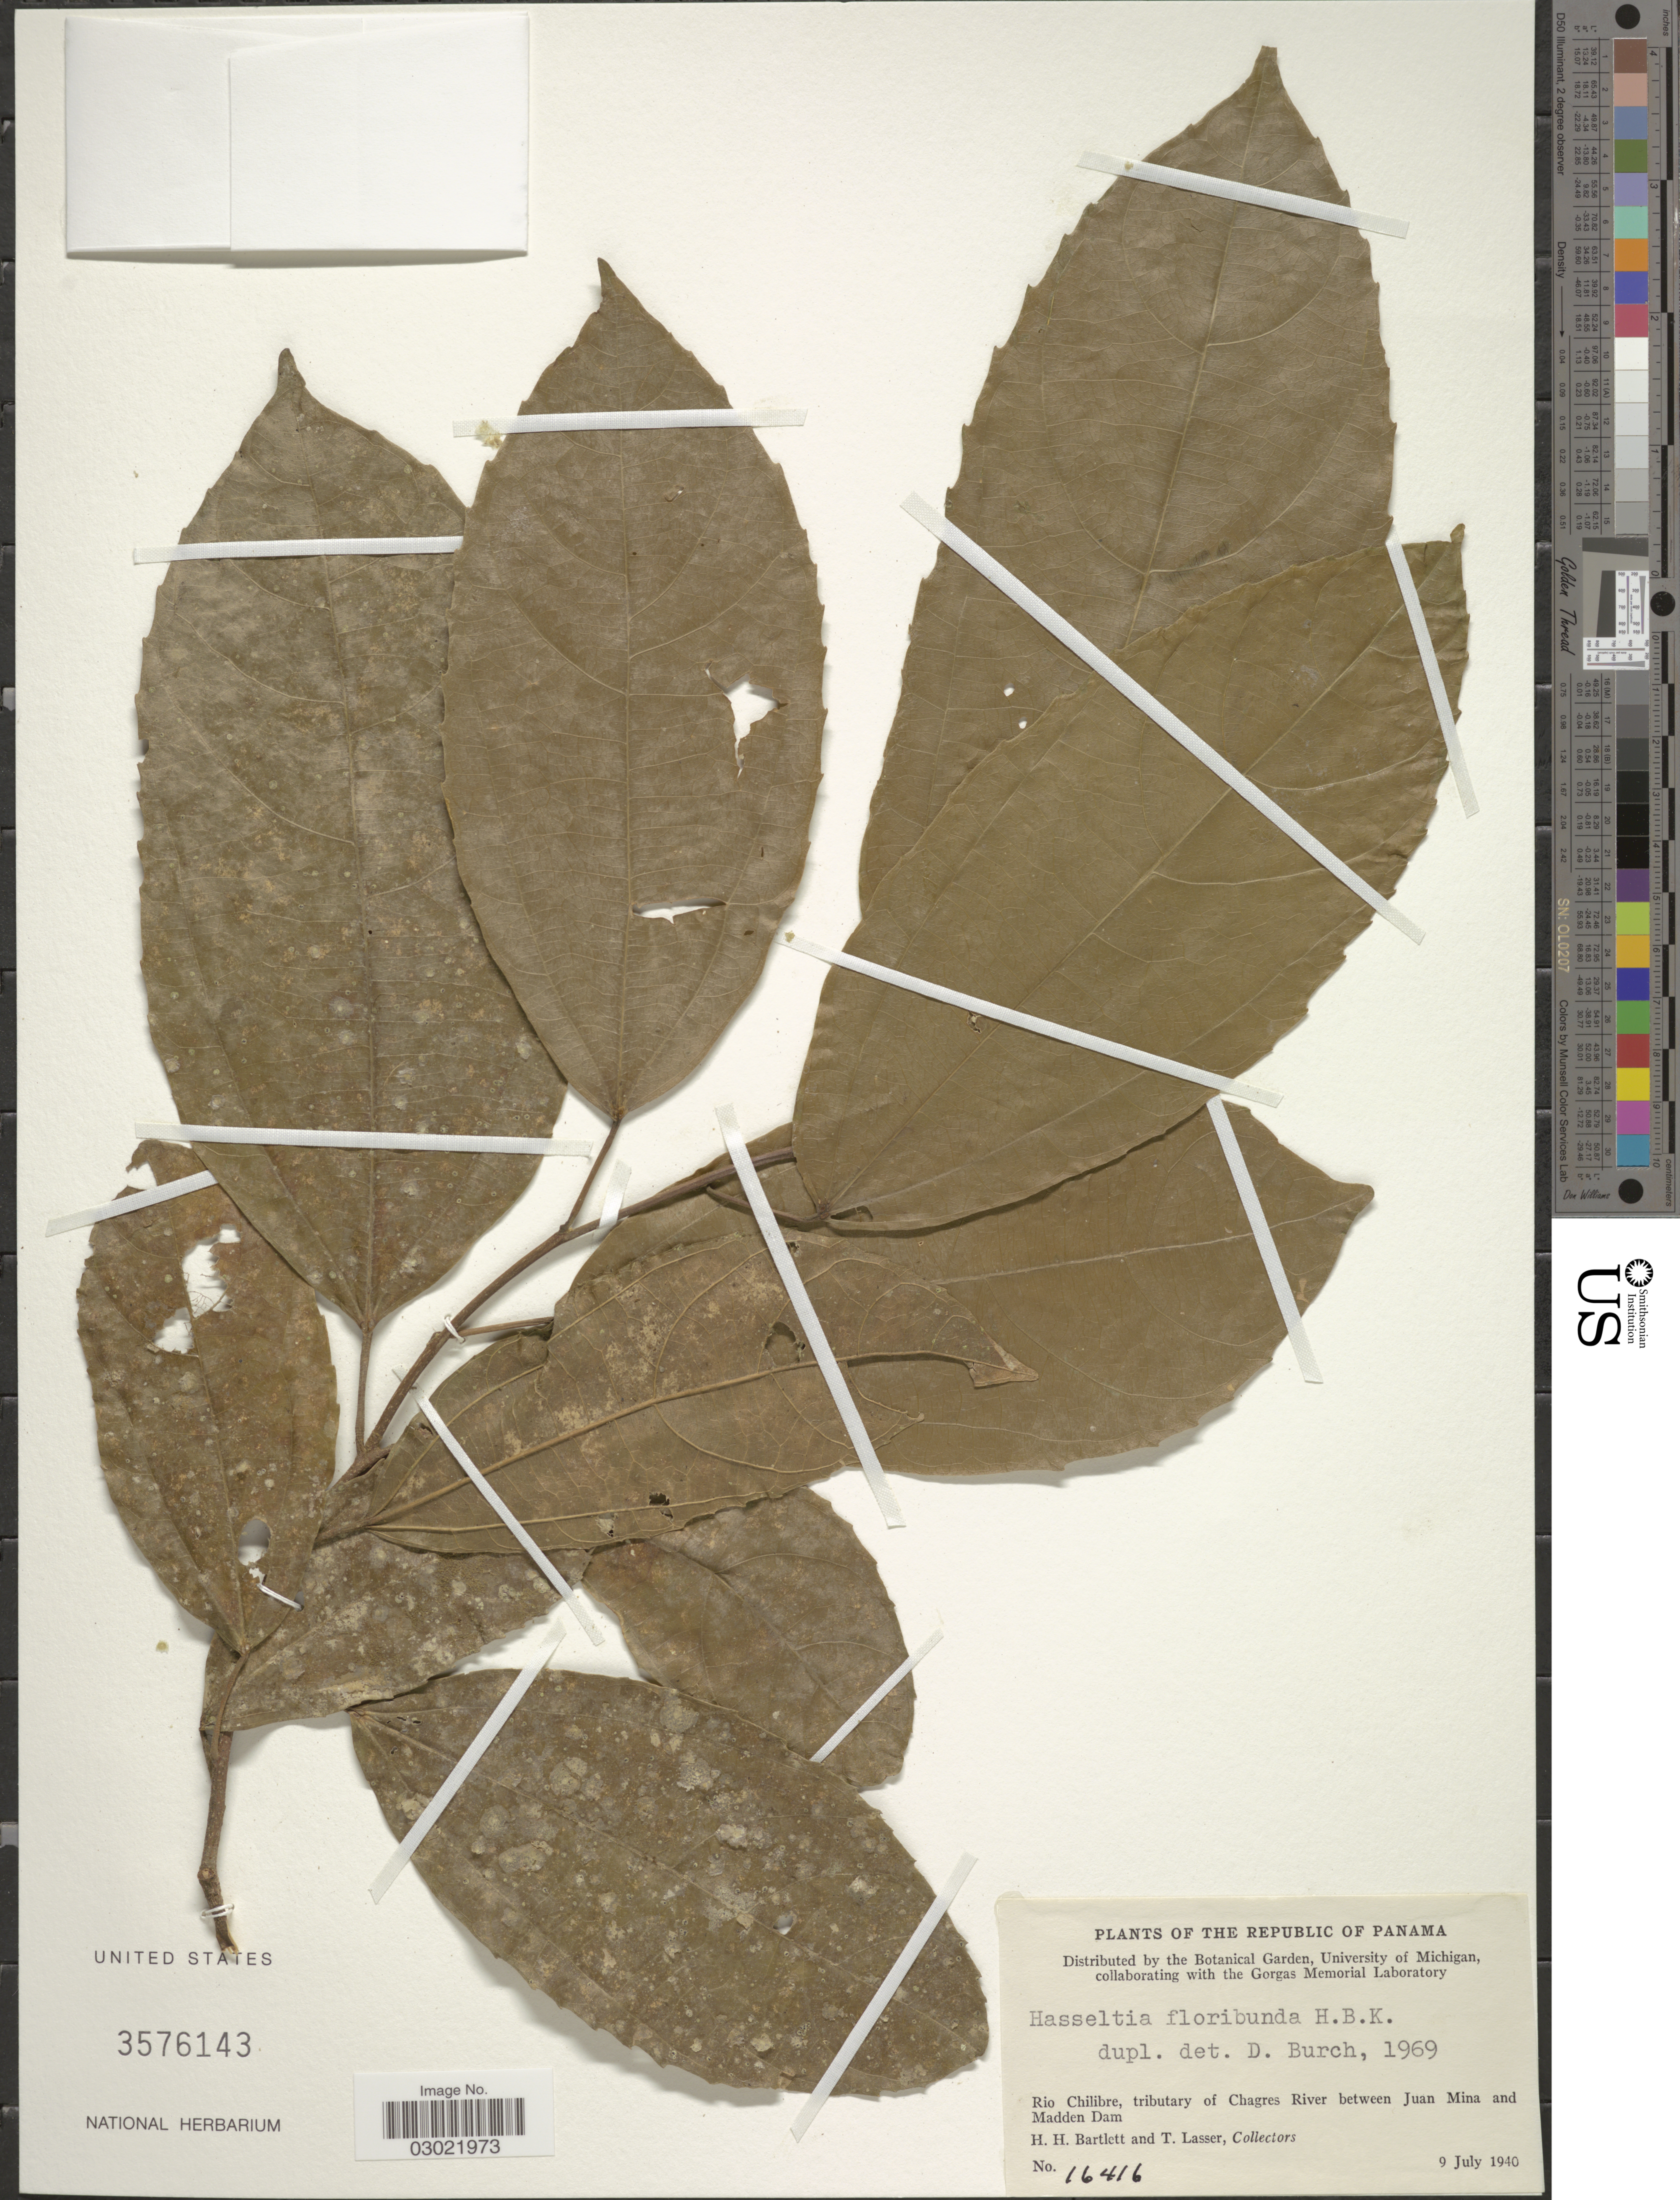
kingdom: Plantae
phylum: Tracheophyta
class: Magnoliopsida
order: Malpighiales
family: Salicaceae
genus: Hasseltia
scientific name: Hasseltia floribunda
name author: Kunth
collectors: H. H. Bartlett & T. Lasser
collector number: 16416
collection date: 1940-07-09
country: Panama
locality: The Republic of Panama. Rio Chilibre, tributary of Chagres River between Juan Mina and Madden Dam.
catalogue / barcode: US 3576143